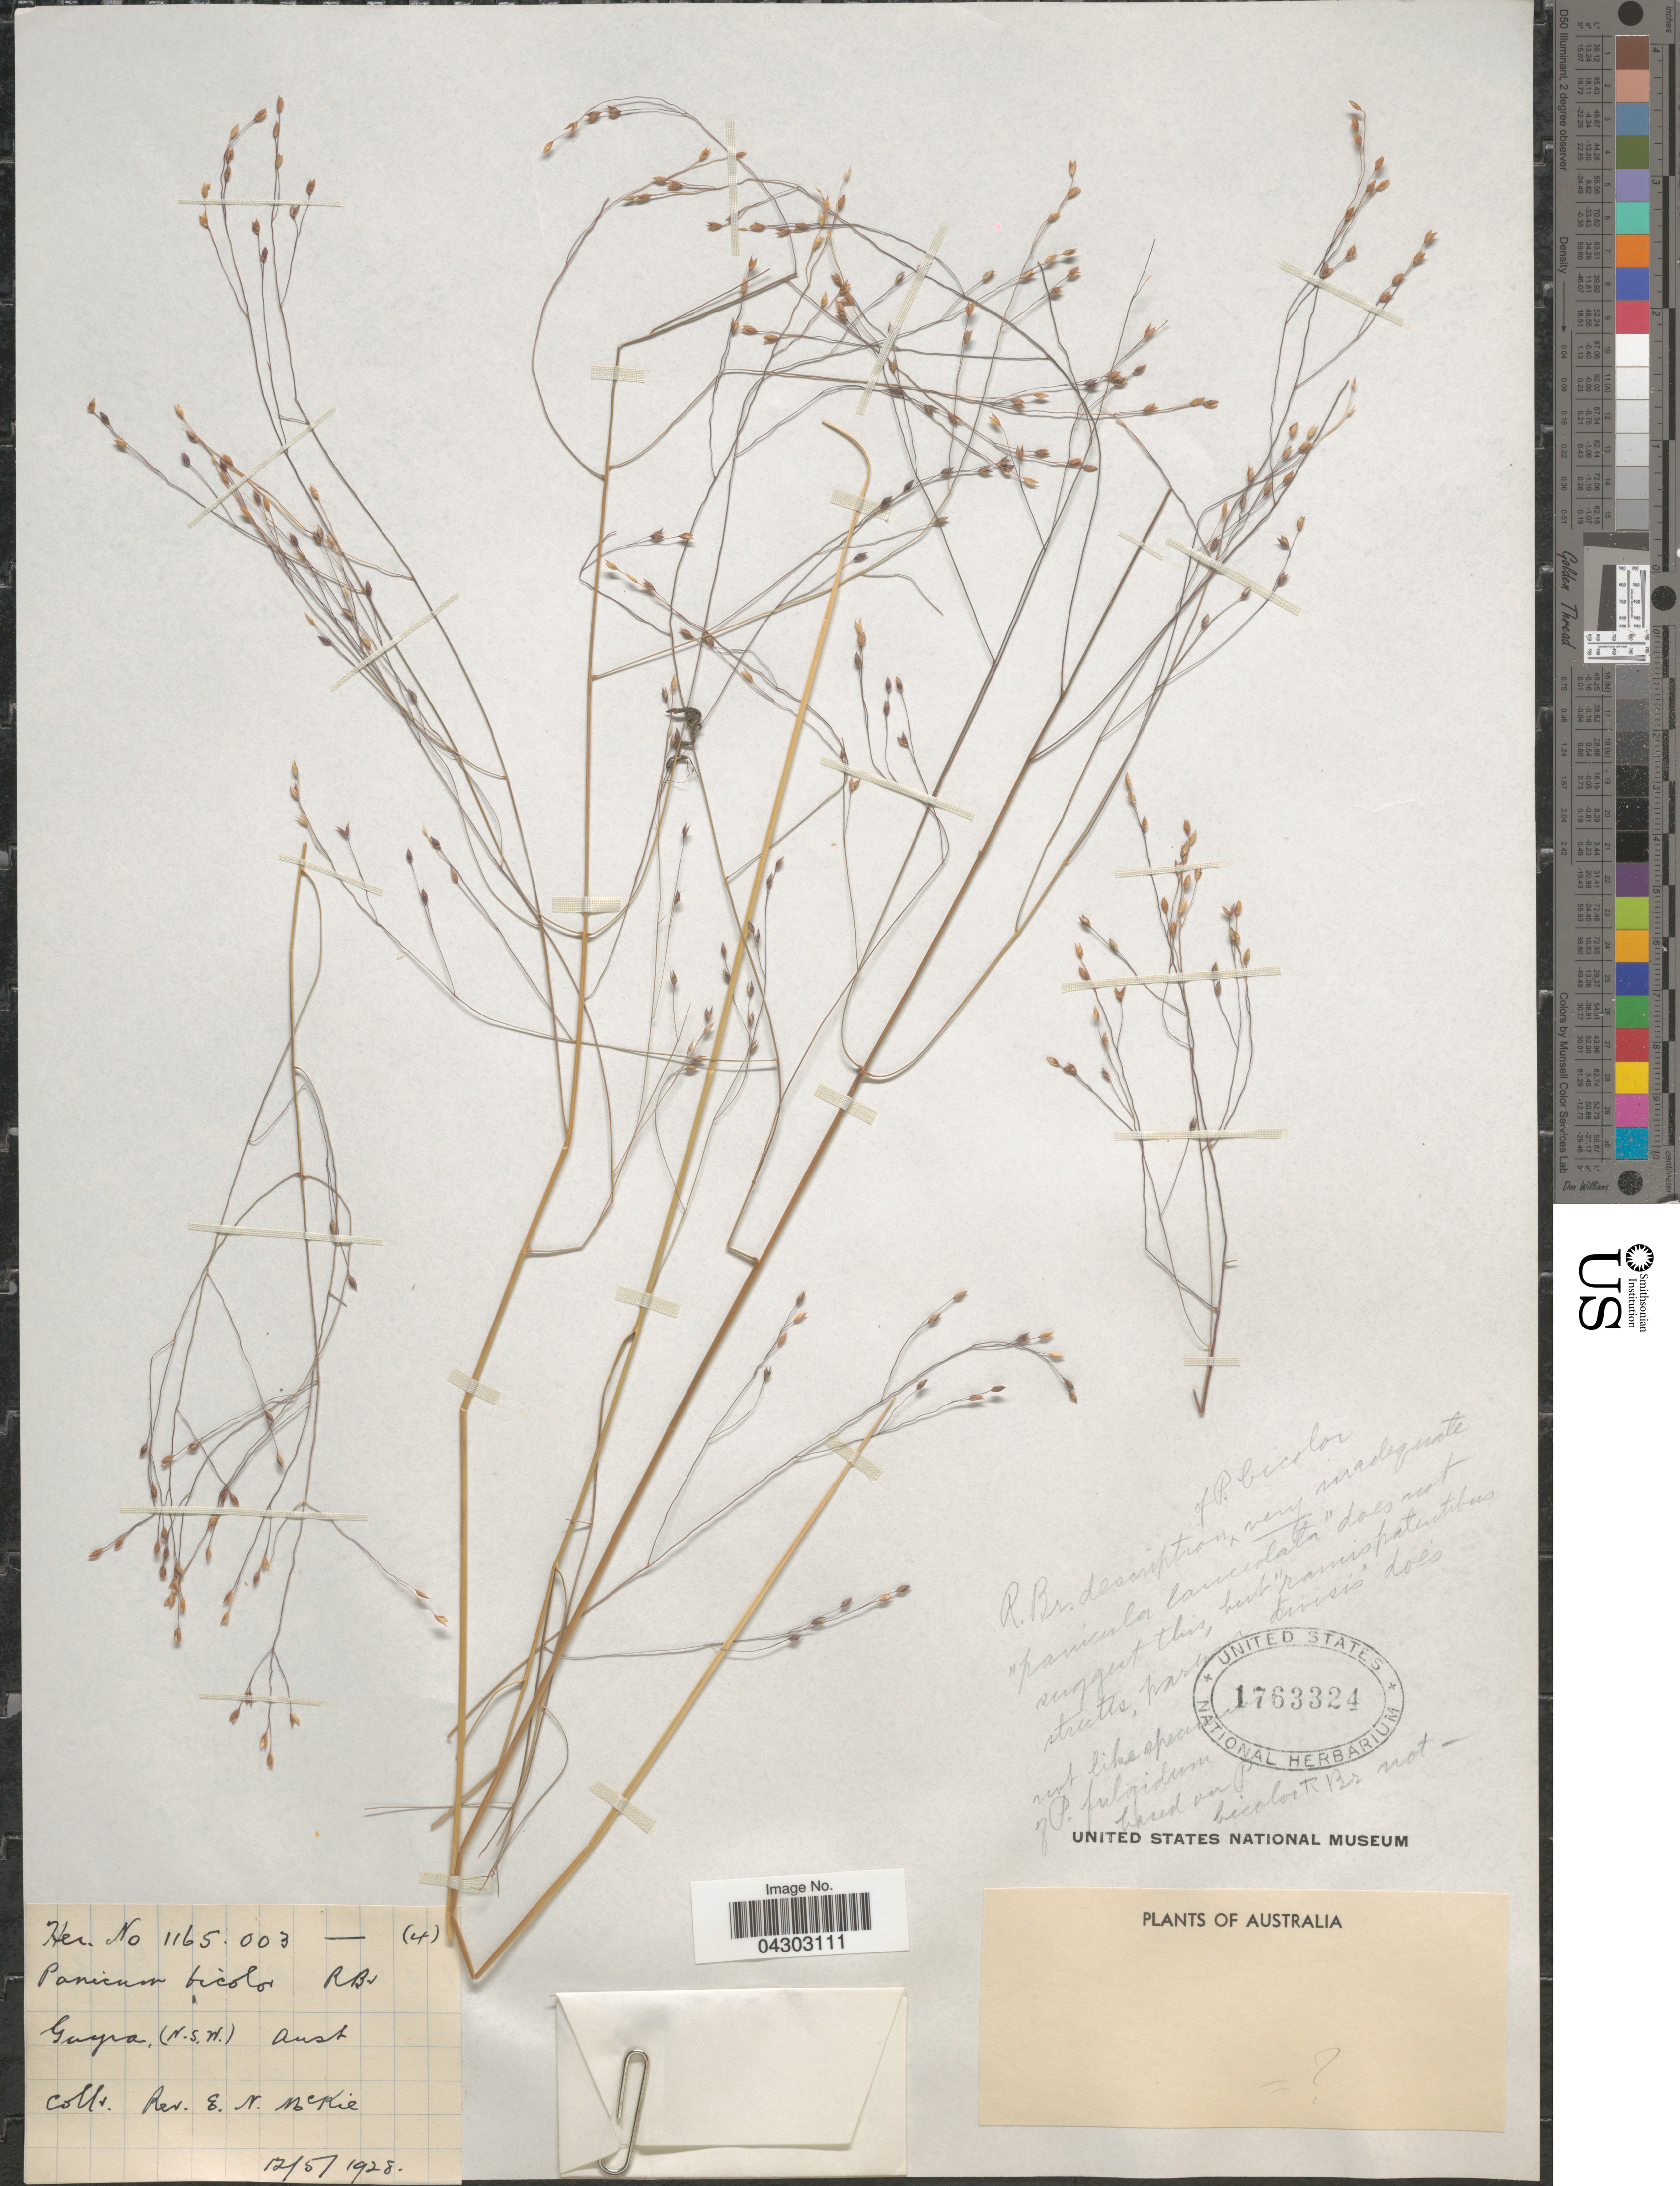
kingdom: Plantae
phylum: Tracheophyta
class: Liliopsida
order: Poales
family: Poaceae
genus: Panicum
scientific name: Panicum effusum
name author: R. Br.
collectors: E. McKie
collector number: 1165.003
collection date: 1928-05-12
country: Australia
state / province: New South Wales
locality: Guyra.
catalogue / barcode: US 1763324